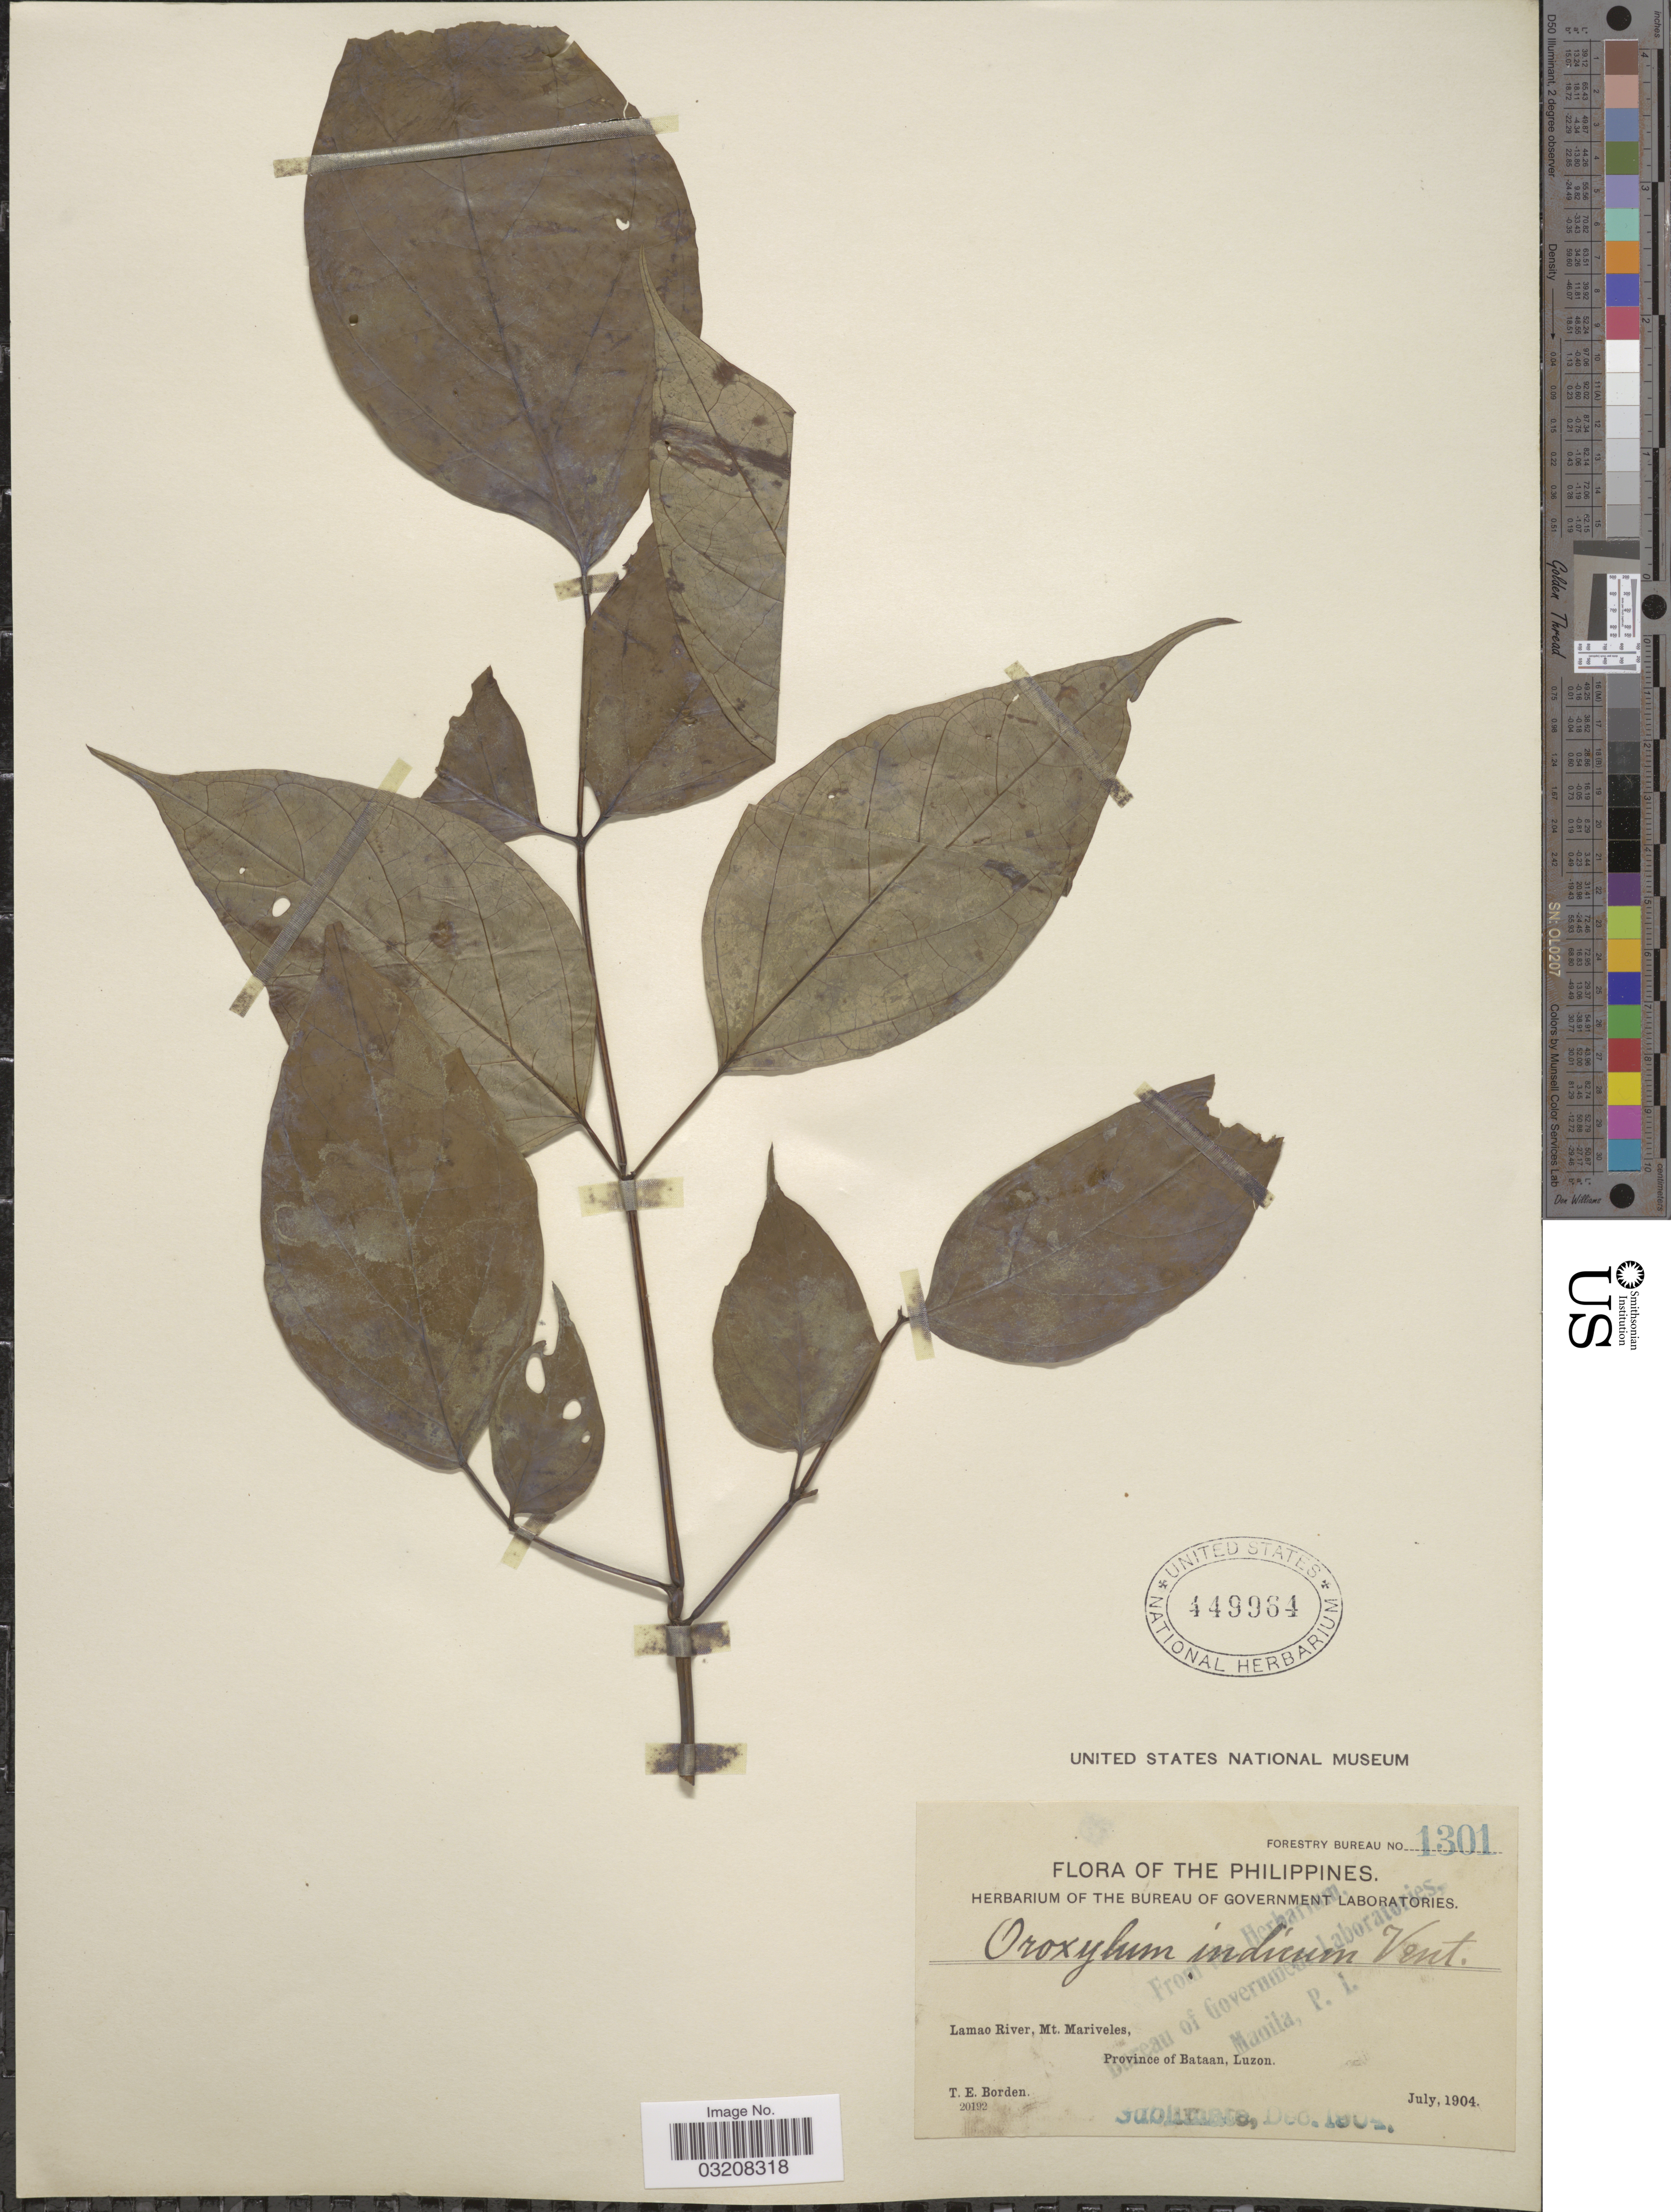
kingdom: Plantae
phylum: Tracheophyta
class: Magnoliopsida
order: Lamiales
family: Bignoniaceae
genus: Oroxylum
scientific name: Oroxylum indicum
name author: (L.) Kurz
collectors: T. E. Borden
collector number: Forestry Bureau 1301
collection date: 1904-07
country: Philippines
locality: Lamao River, Mt. Mariveles, Province of Bataan, Luzon.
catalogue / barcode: US 449984